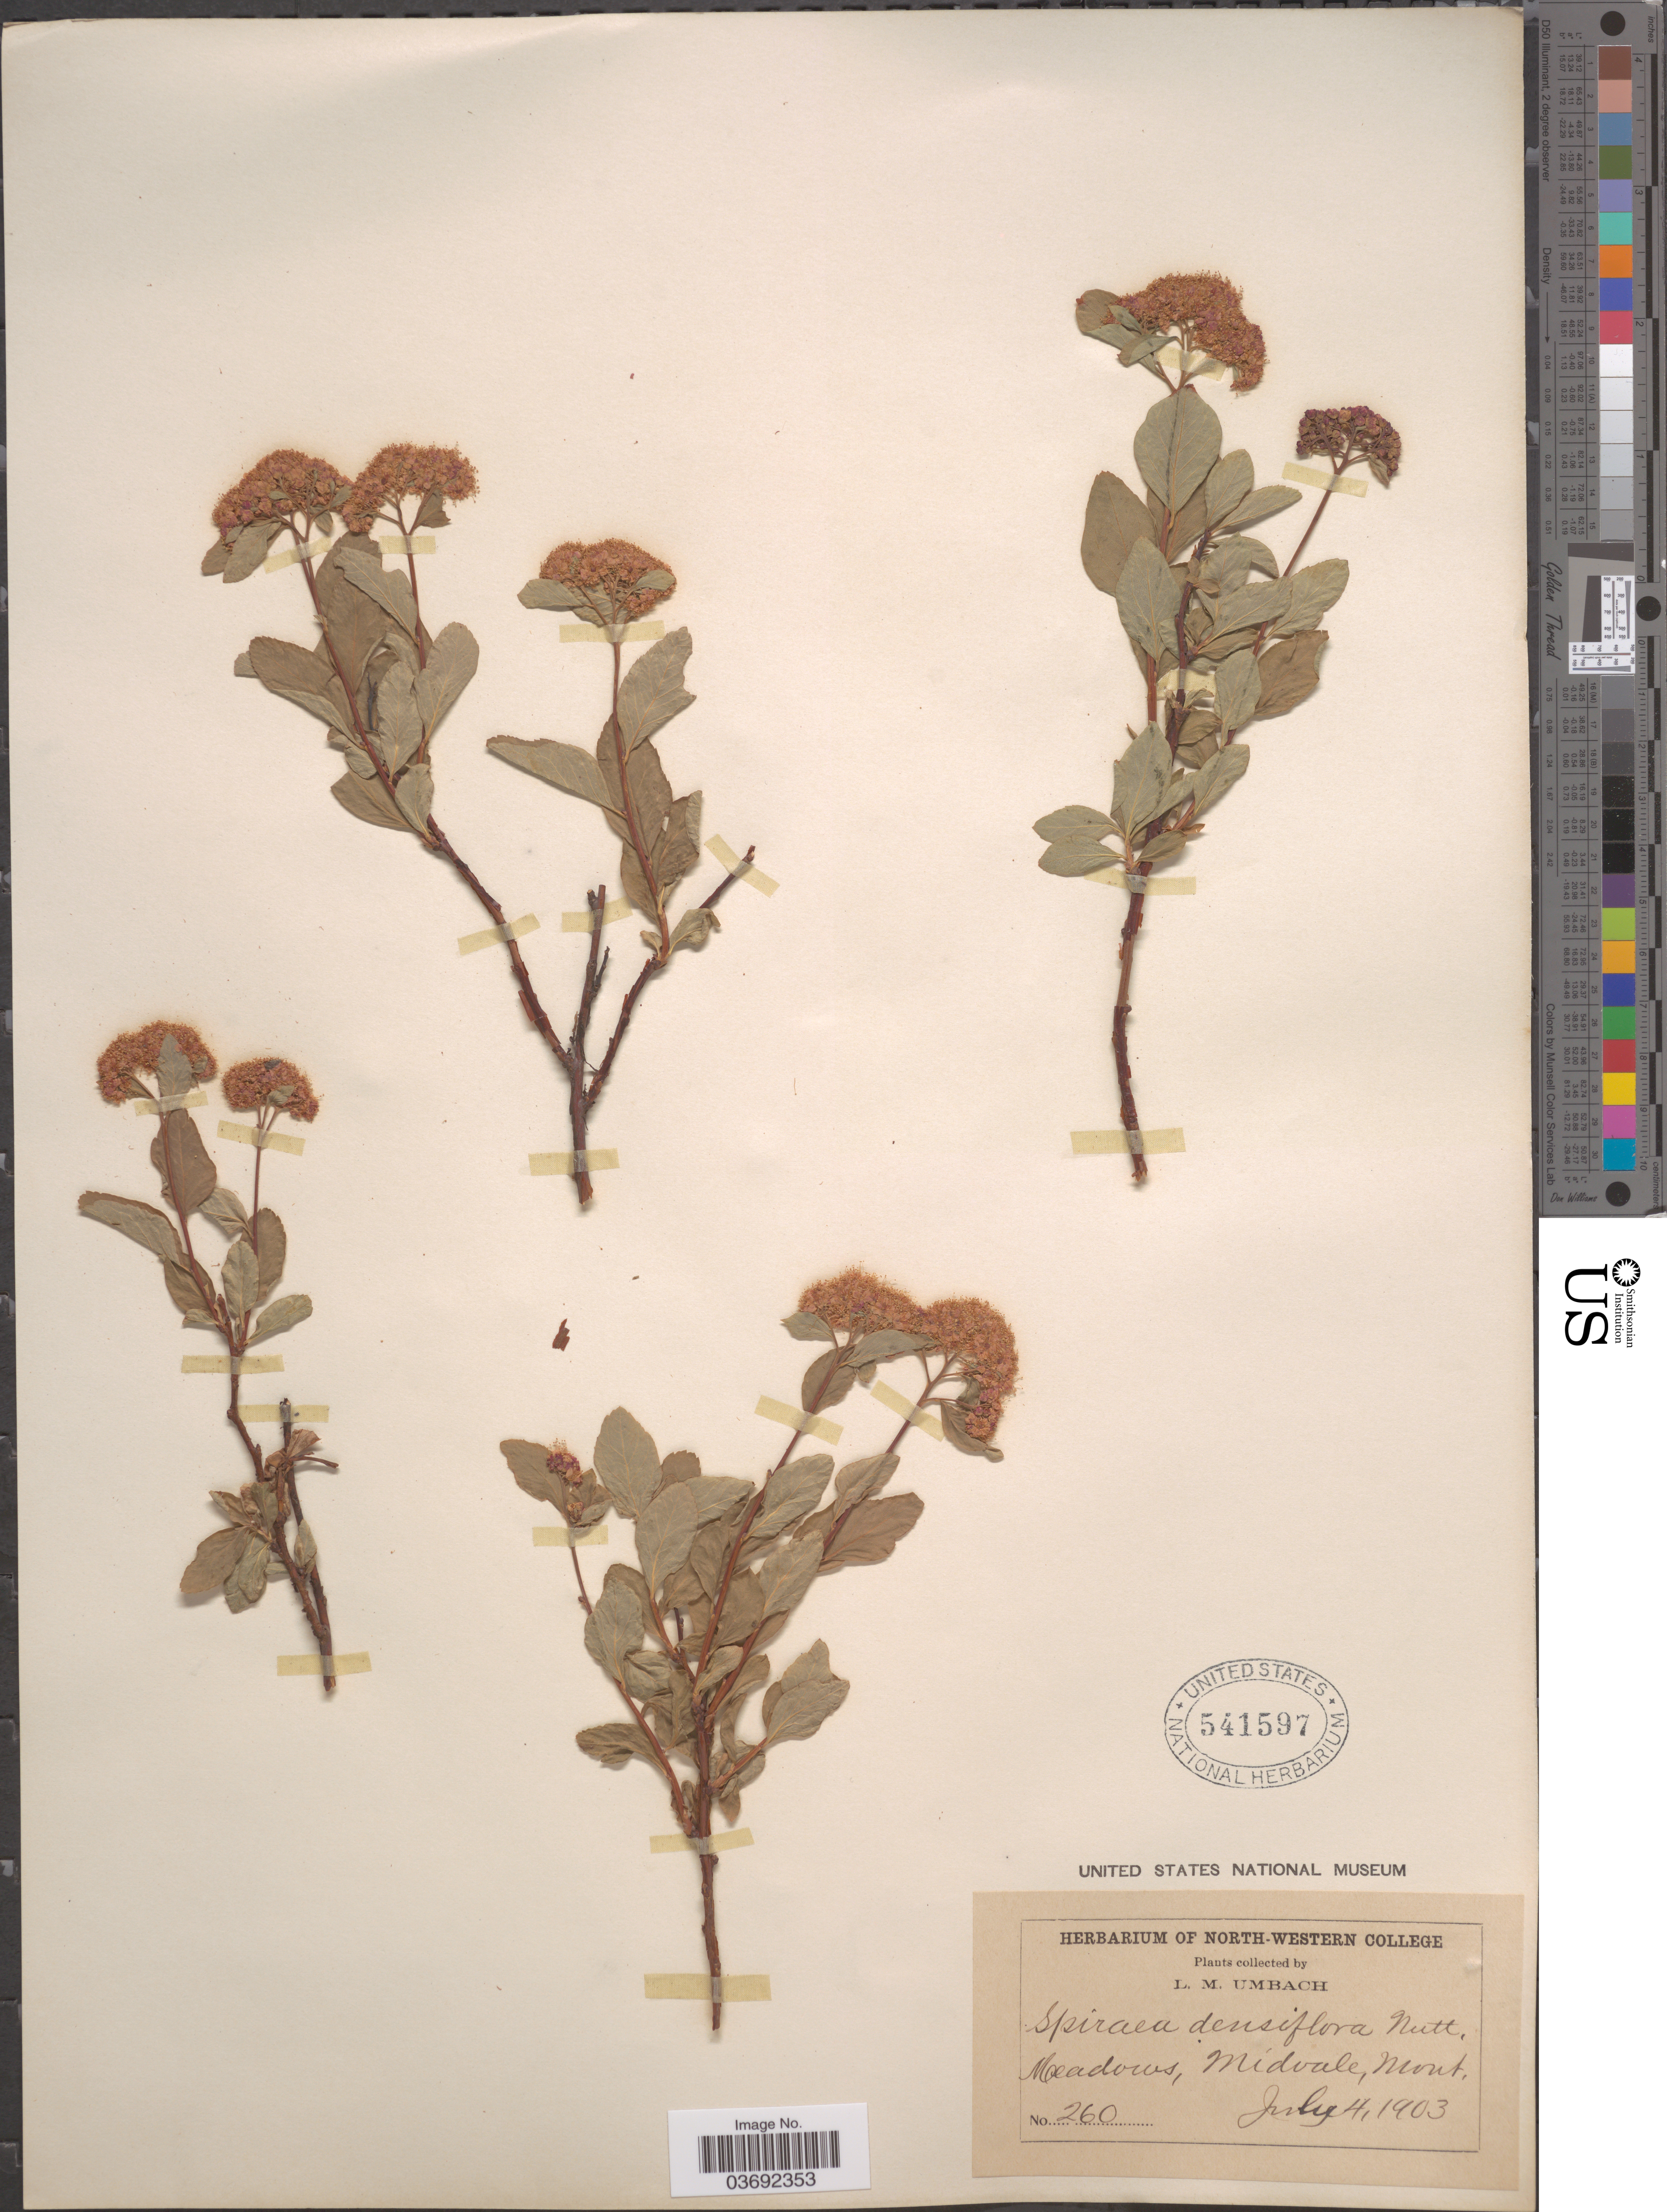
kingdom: Plantae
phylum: Tracheophyta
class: Magnoliopsida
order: Rosales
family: Rosaceae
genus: Spiraea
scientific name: Spiraea densiflora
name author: Nutt. ex Greenm.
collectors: L. M. Umbach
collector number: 260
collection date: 1903-07-04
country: United States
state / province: Montana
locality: Meadows, Midvale.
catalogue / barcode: US 541597